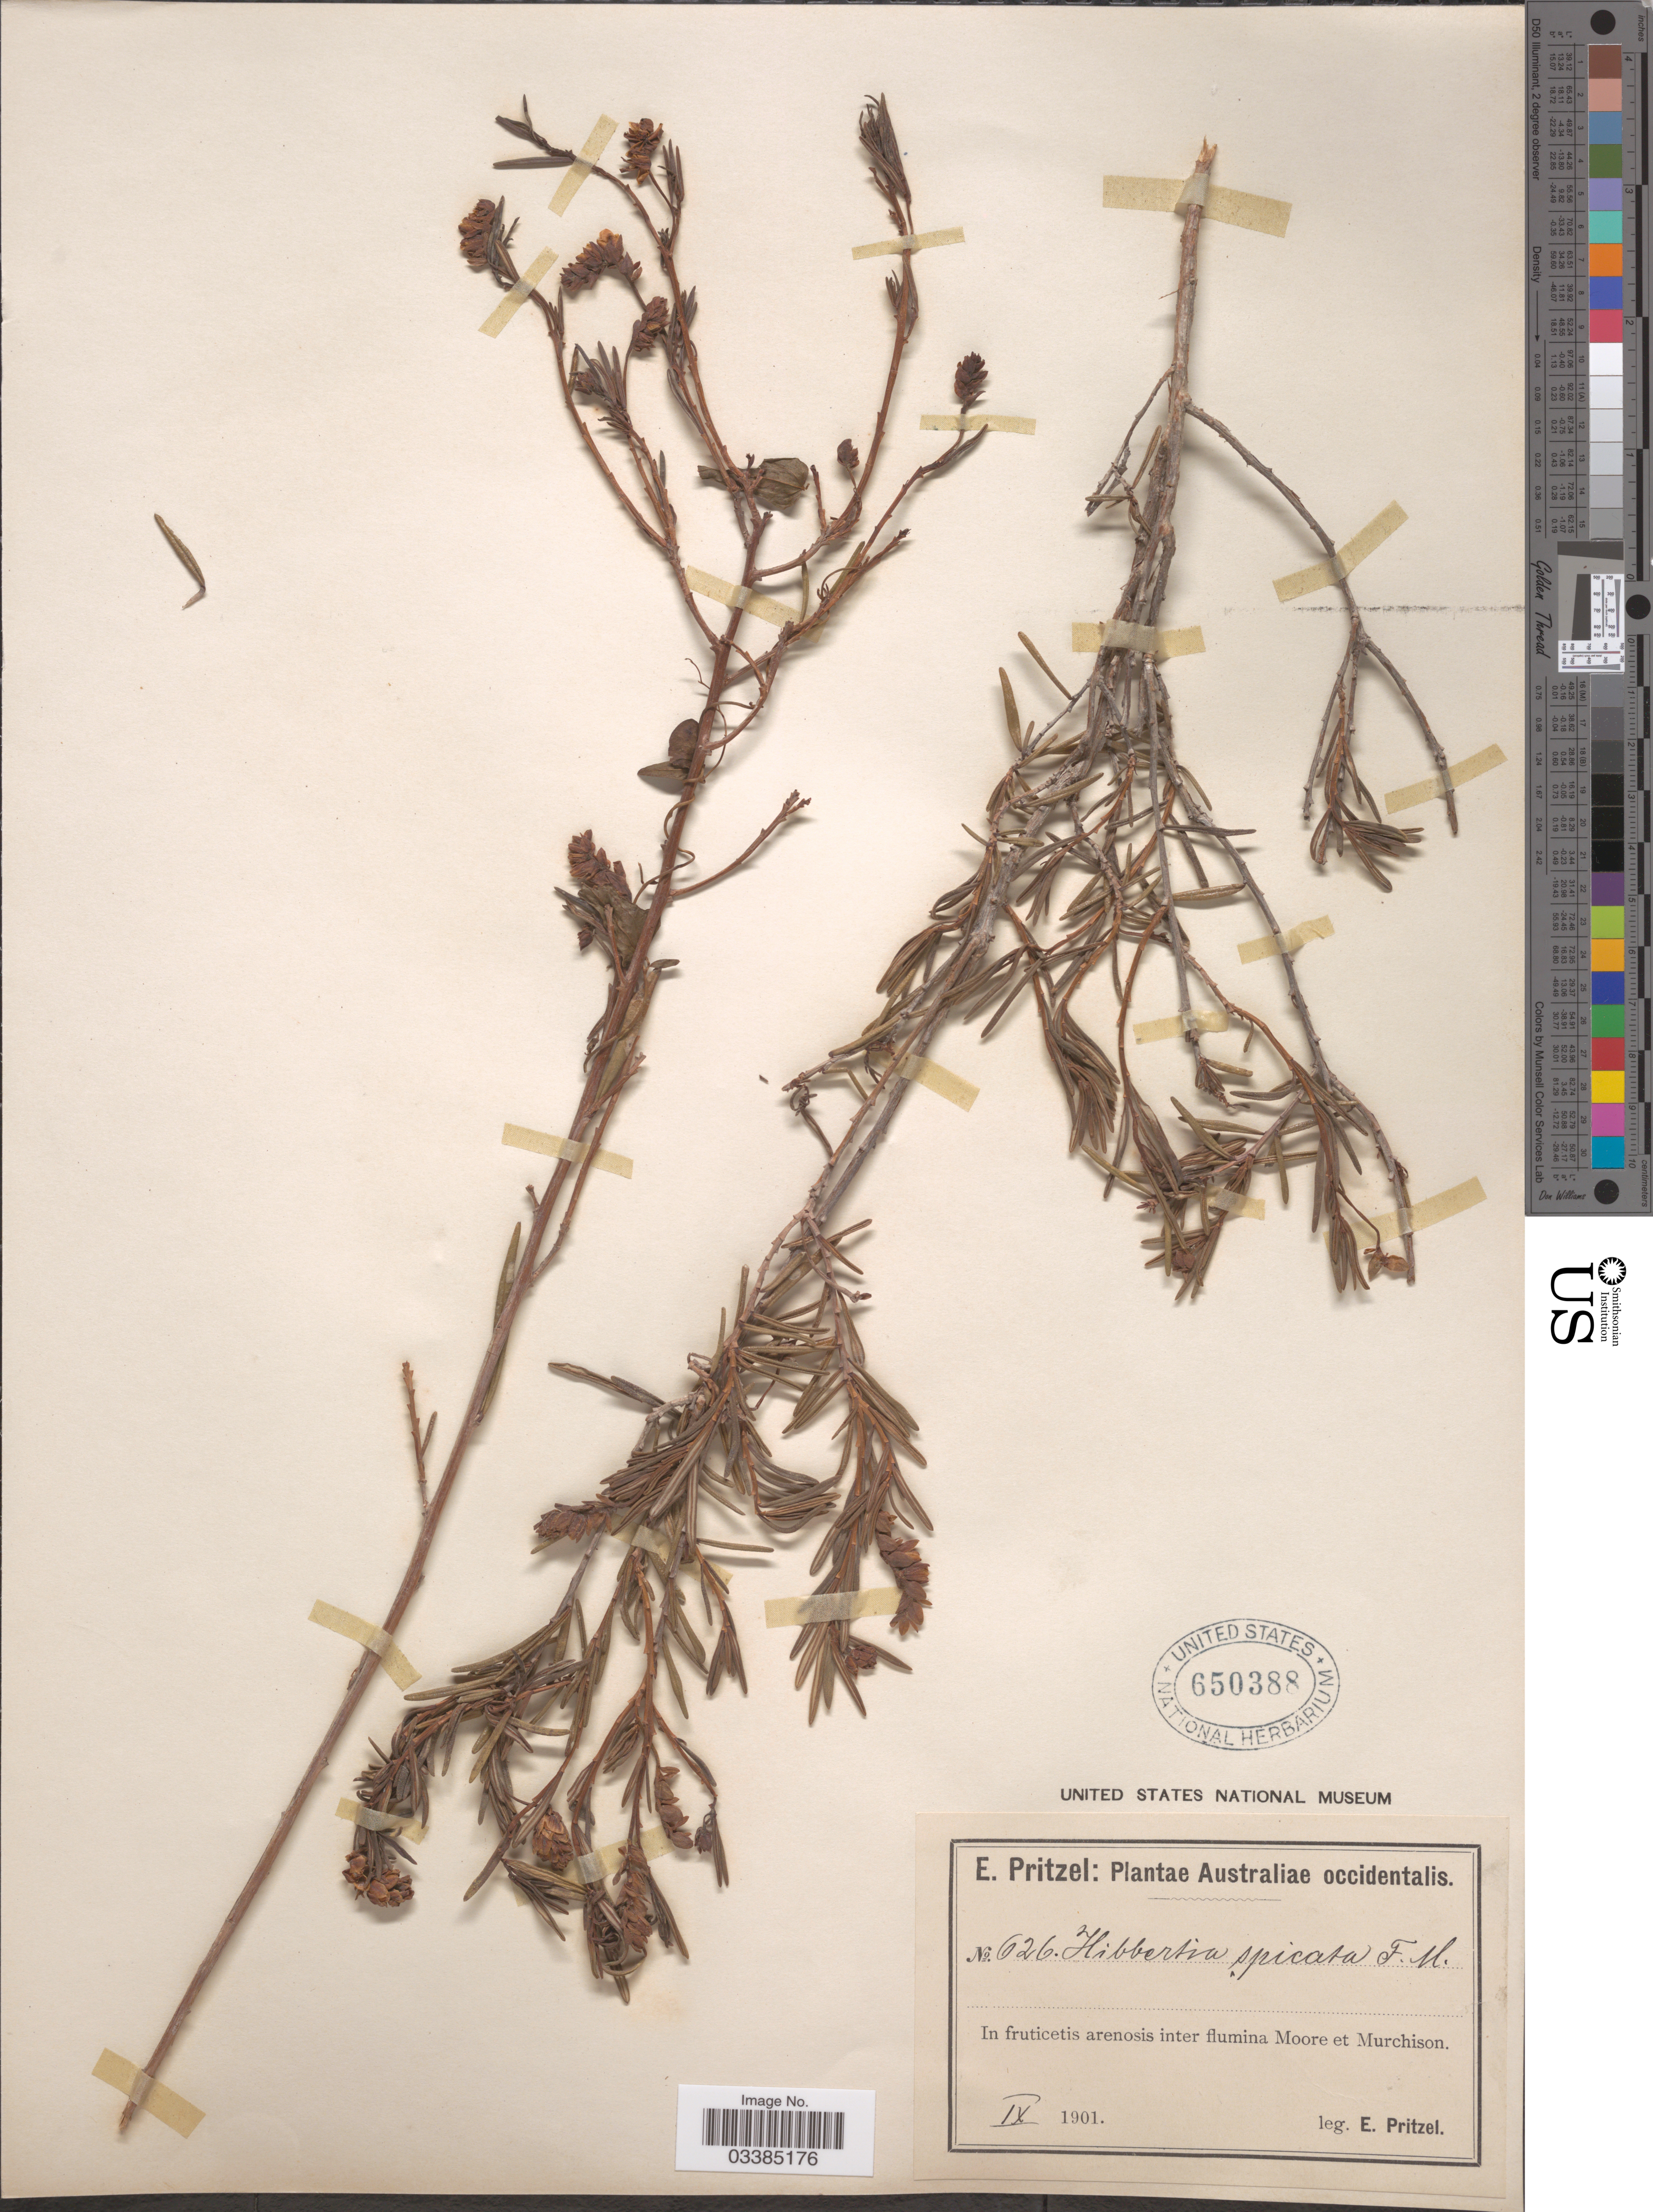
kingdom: Plantae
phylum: Tracheophyta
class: Magnoliopsida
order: Dilleniales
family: Dilleniaceae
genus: Hibbertia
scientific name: Hibbertia spicata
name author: F. Muell.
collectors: E. G. Pritzel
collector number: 626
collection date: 1901-09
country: Australia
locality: Australiae occidentalis. In fruticetis arenosis inter flumina Moore et Murchison.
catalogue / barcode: US 650388